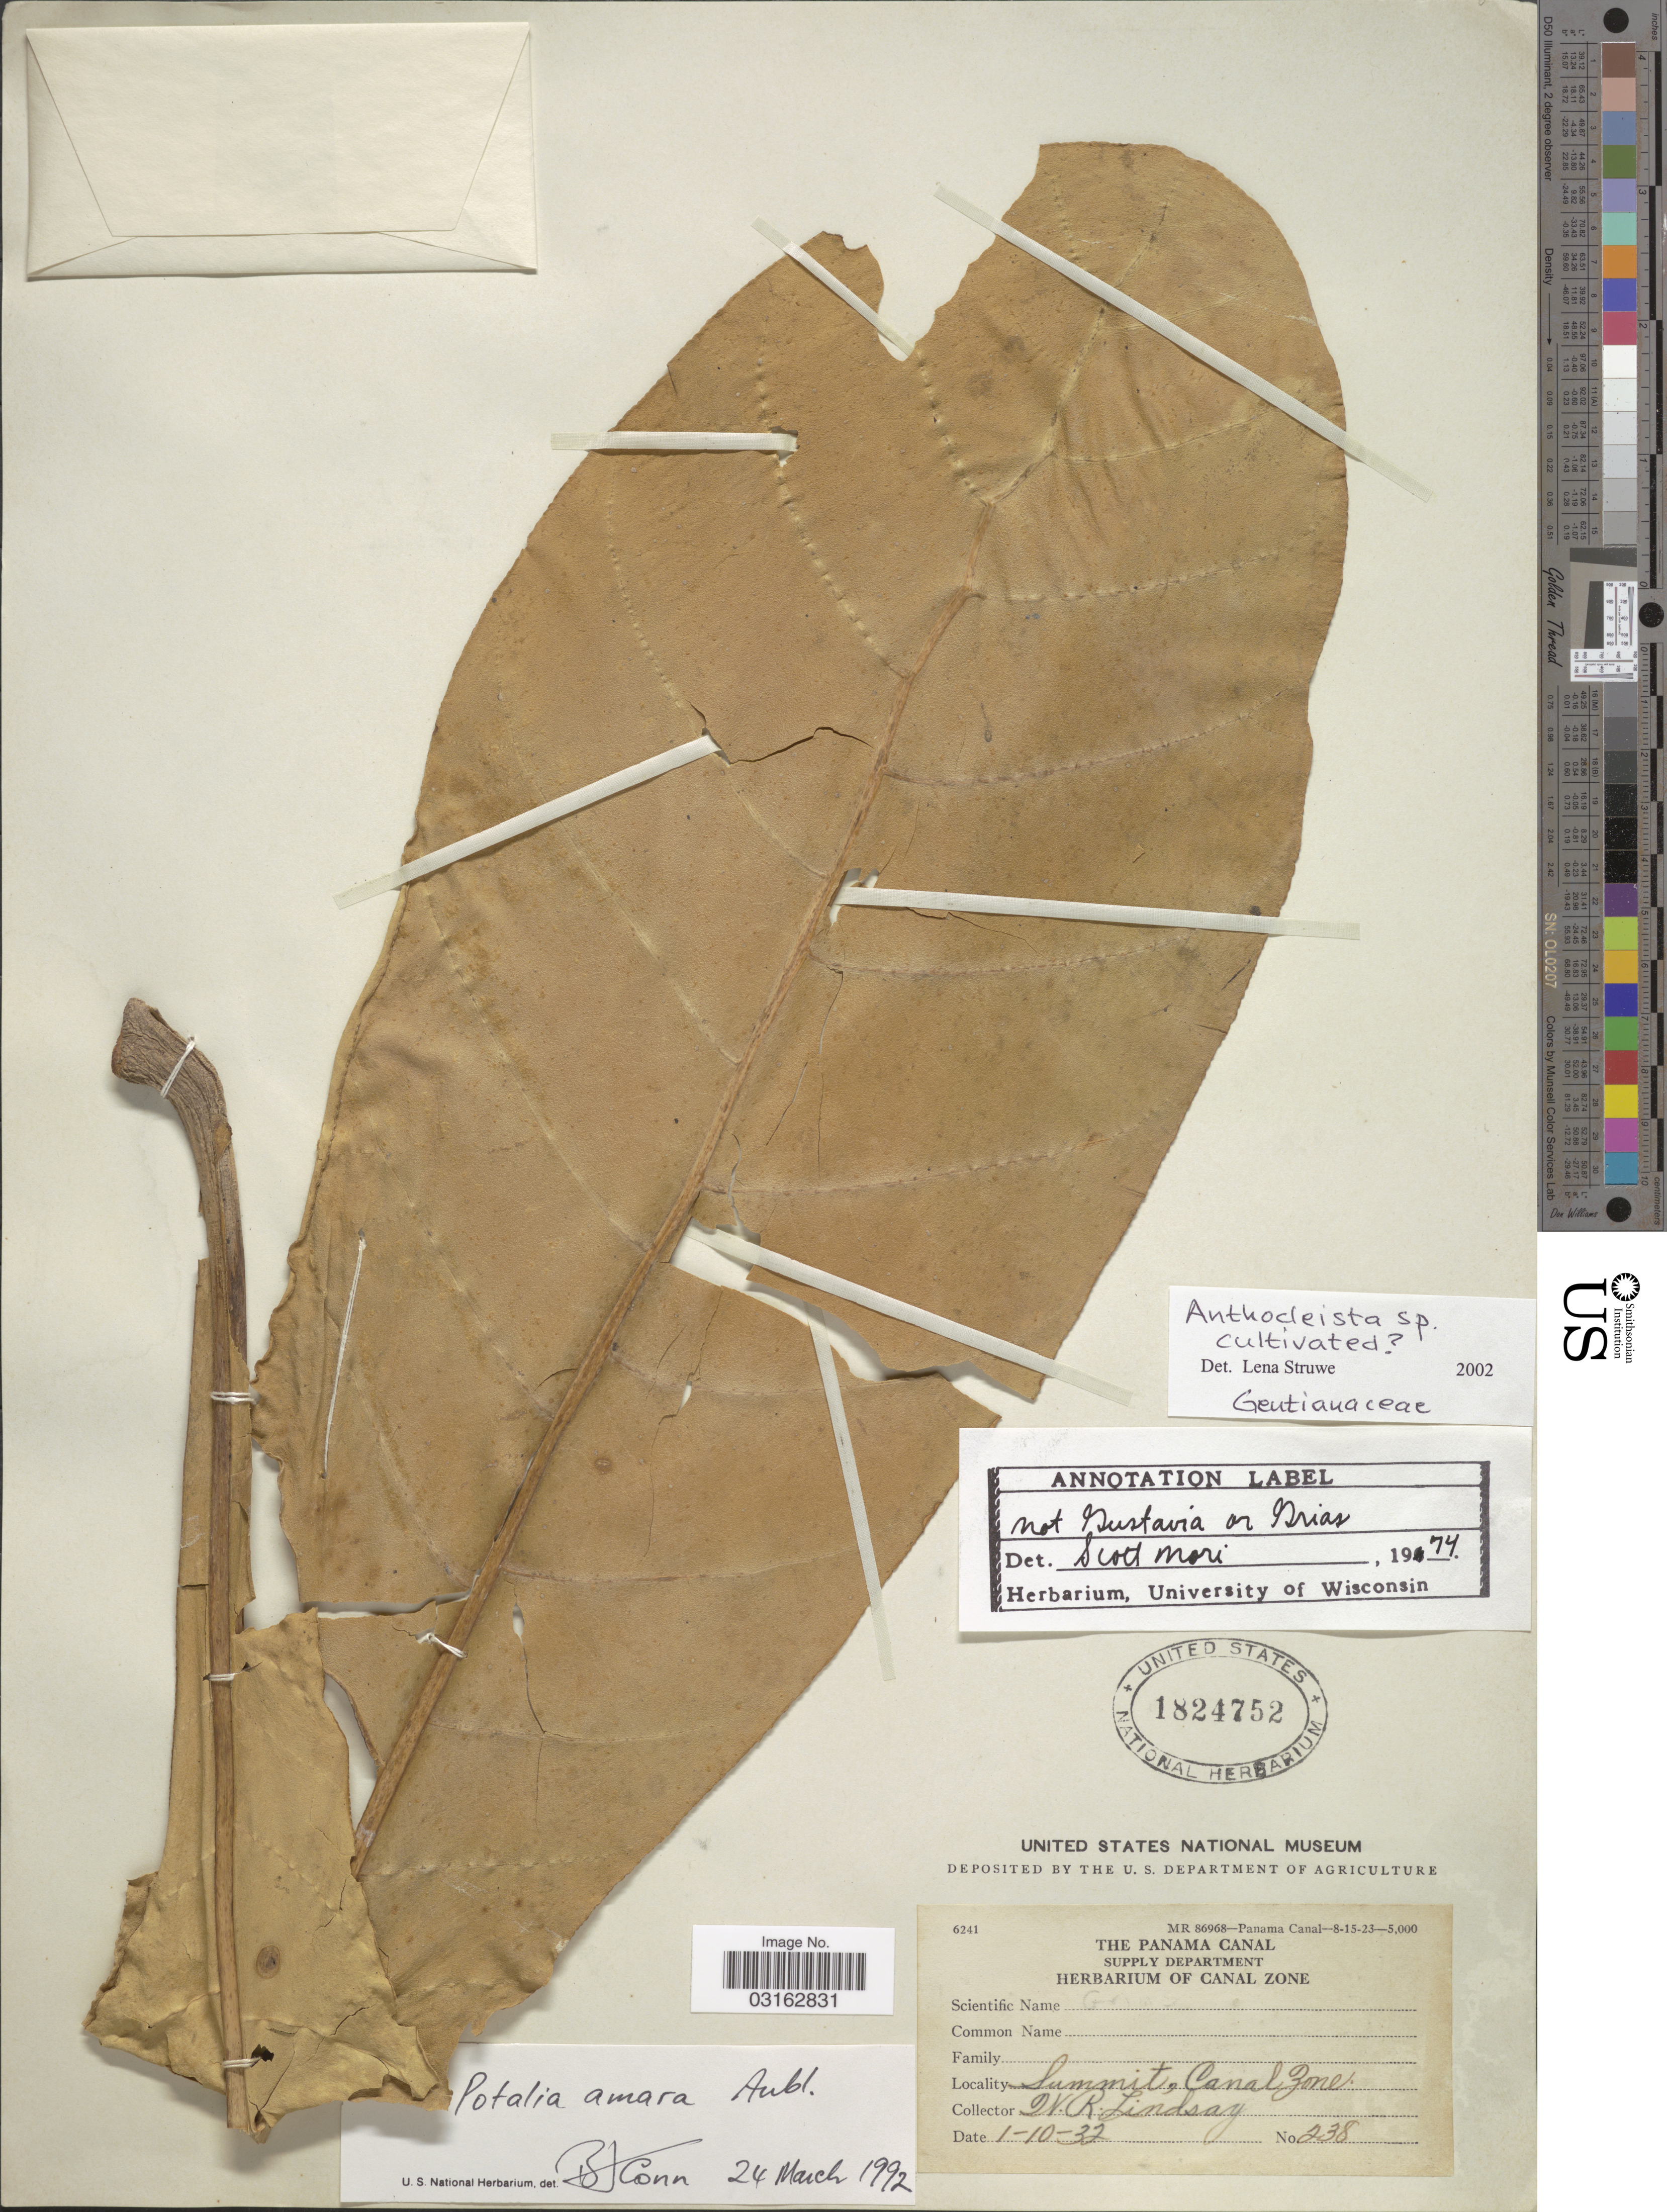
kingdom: Plantae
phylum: Tracheophyta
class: Magnoliopsida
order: Gentianales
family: Gentianaceae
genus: Anthocleista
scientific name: Anthocleista sp.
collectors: W. Lindsay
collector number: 238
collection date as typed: Transcribed d/m/y: 1/10/32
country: Panama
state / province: Colón / Panamá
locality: Summit, Canal Zone.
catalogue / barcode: US 1824752